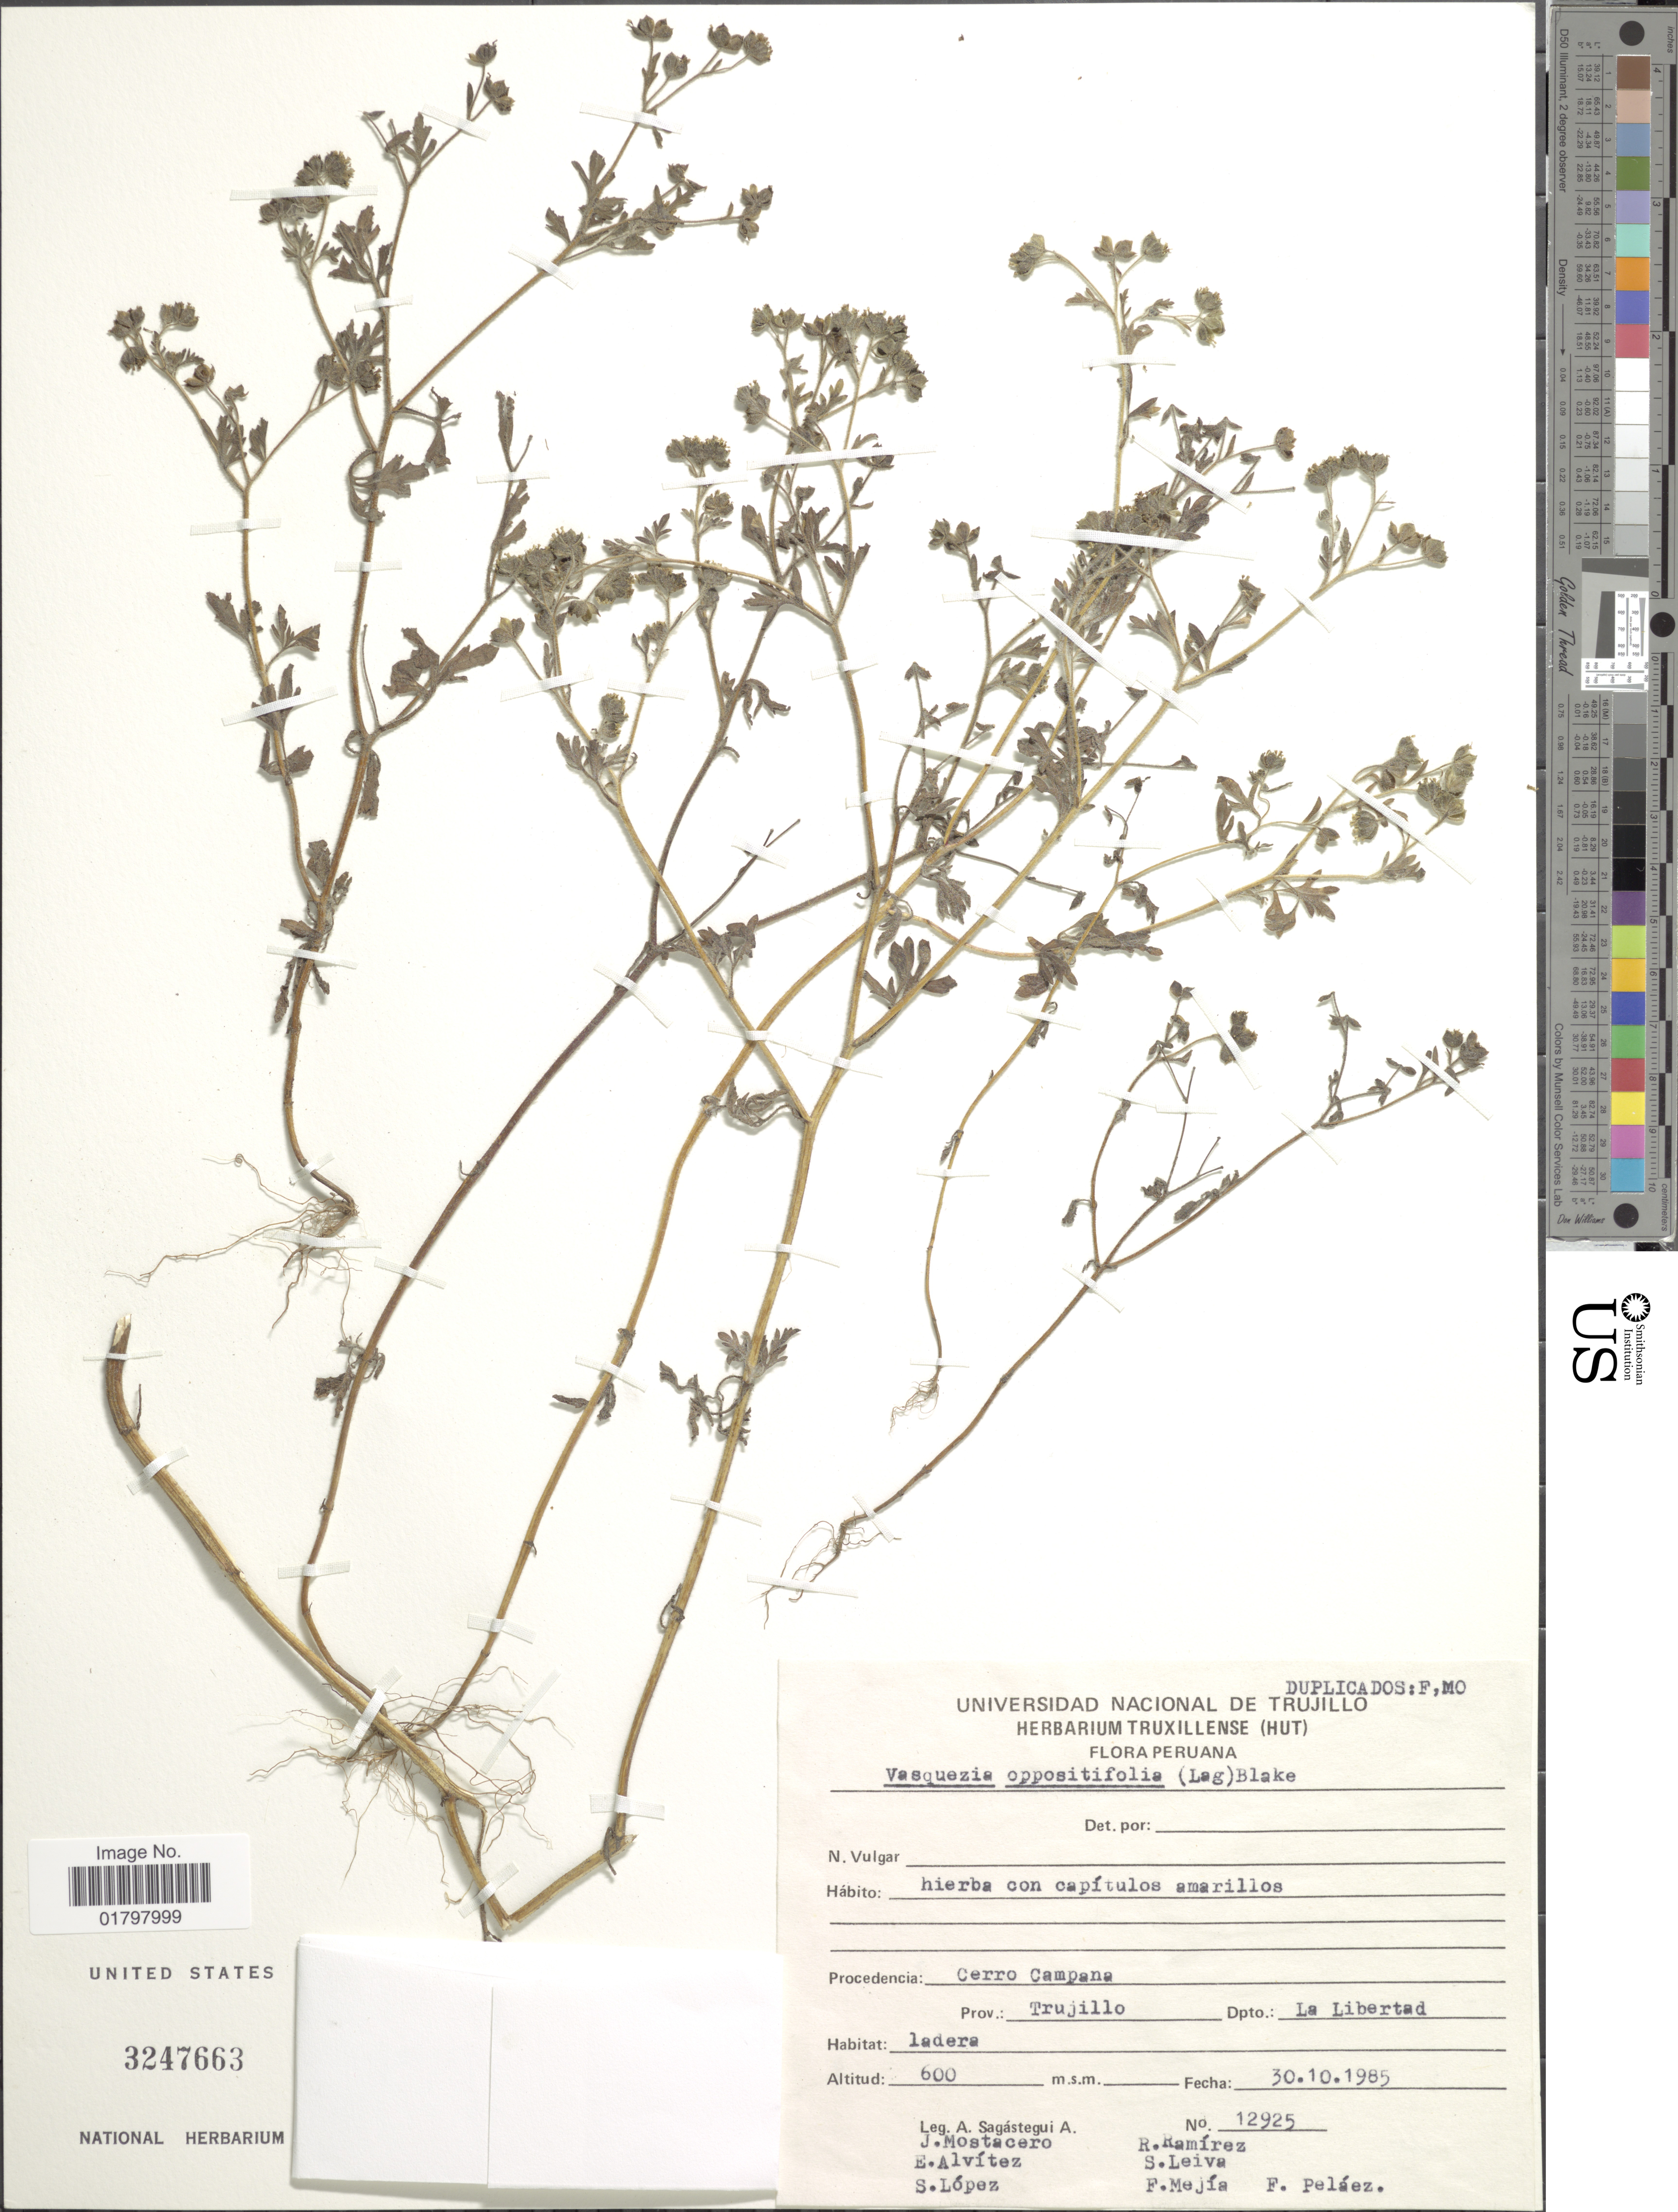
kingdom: Plantae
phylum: Tracheophyta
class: Magnoliopsida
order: Asterales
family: Asteraceae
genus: Vasquesia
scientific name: Vasquesia oppositifolia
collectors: A. Sagástegui A., J. Mostacero, E. Alvitez I., S. Lopez & et al.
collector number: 12925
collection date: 1985-10-30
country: Peru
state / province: La Libertad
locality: Cerro Campana. Prov.: Trujillo. Dpto.: La Libertad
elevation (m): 600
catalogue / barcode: US 3247663